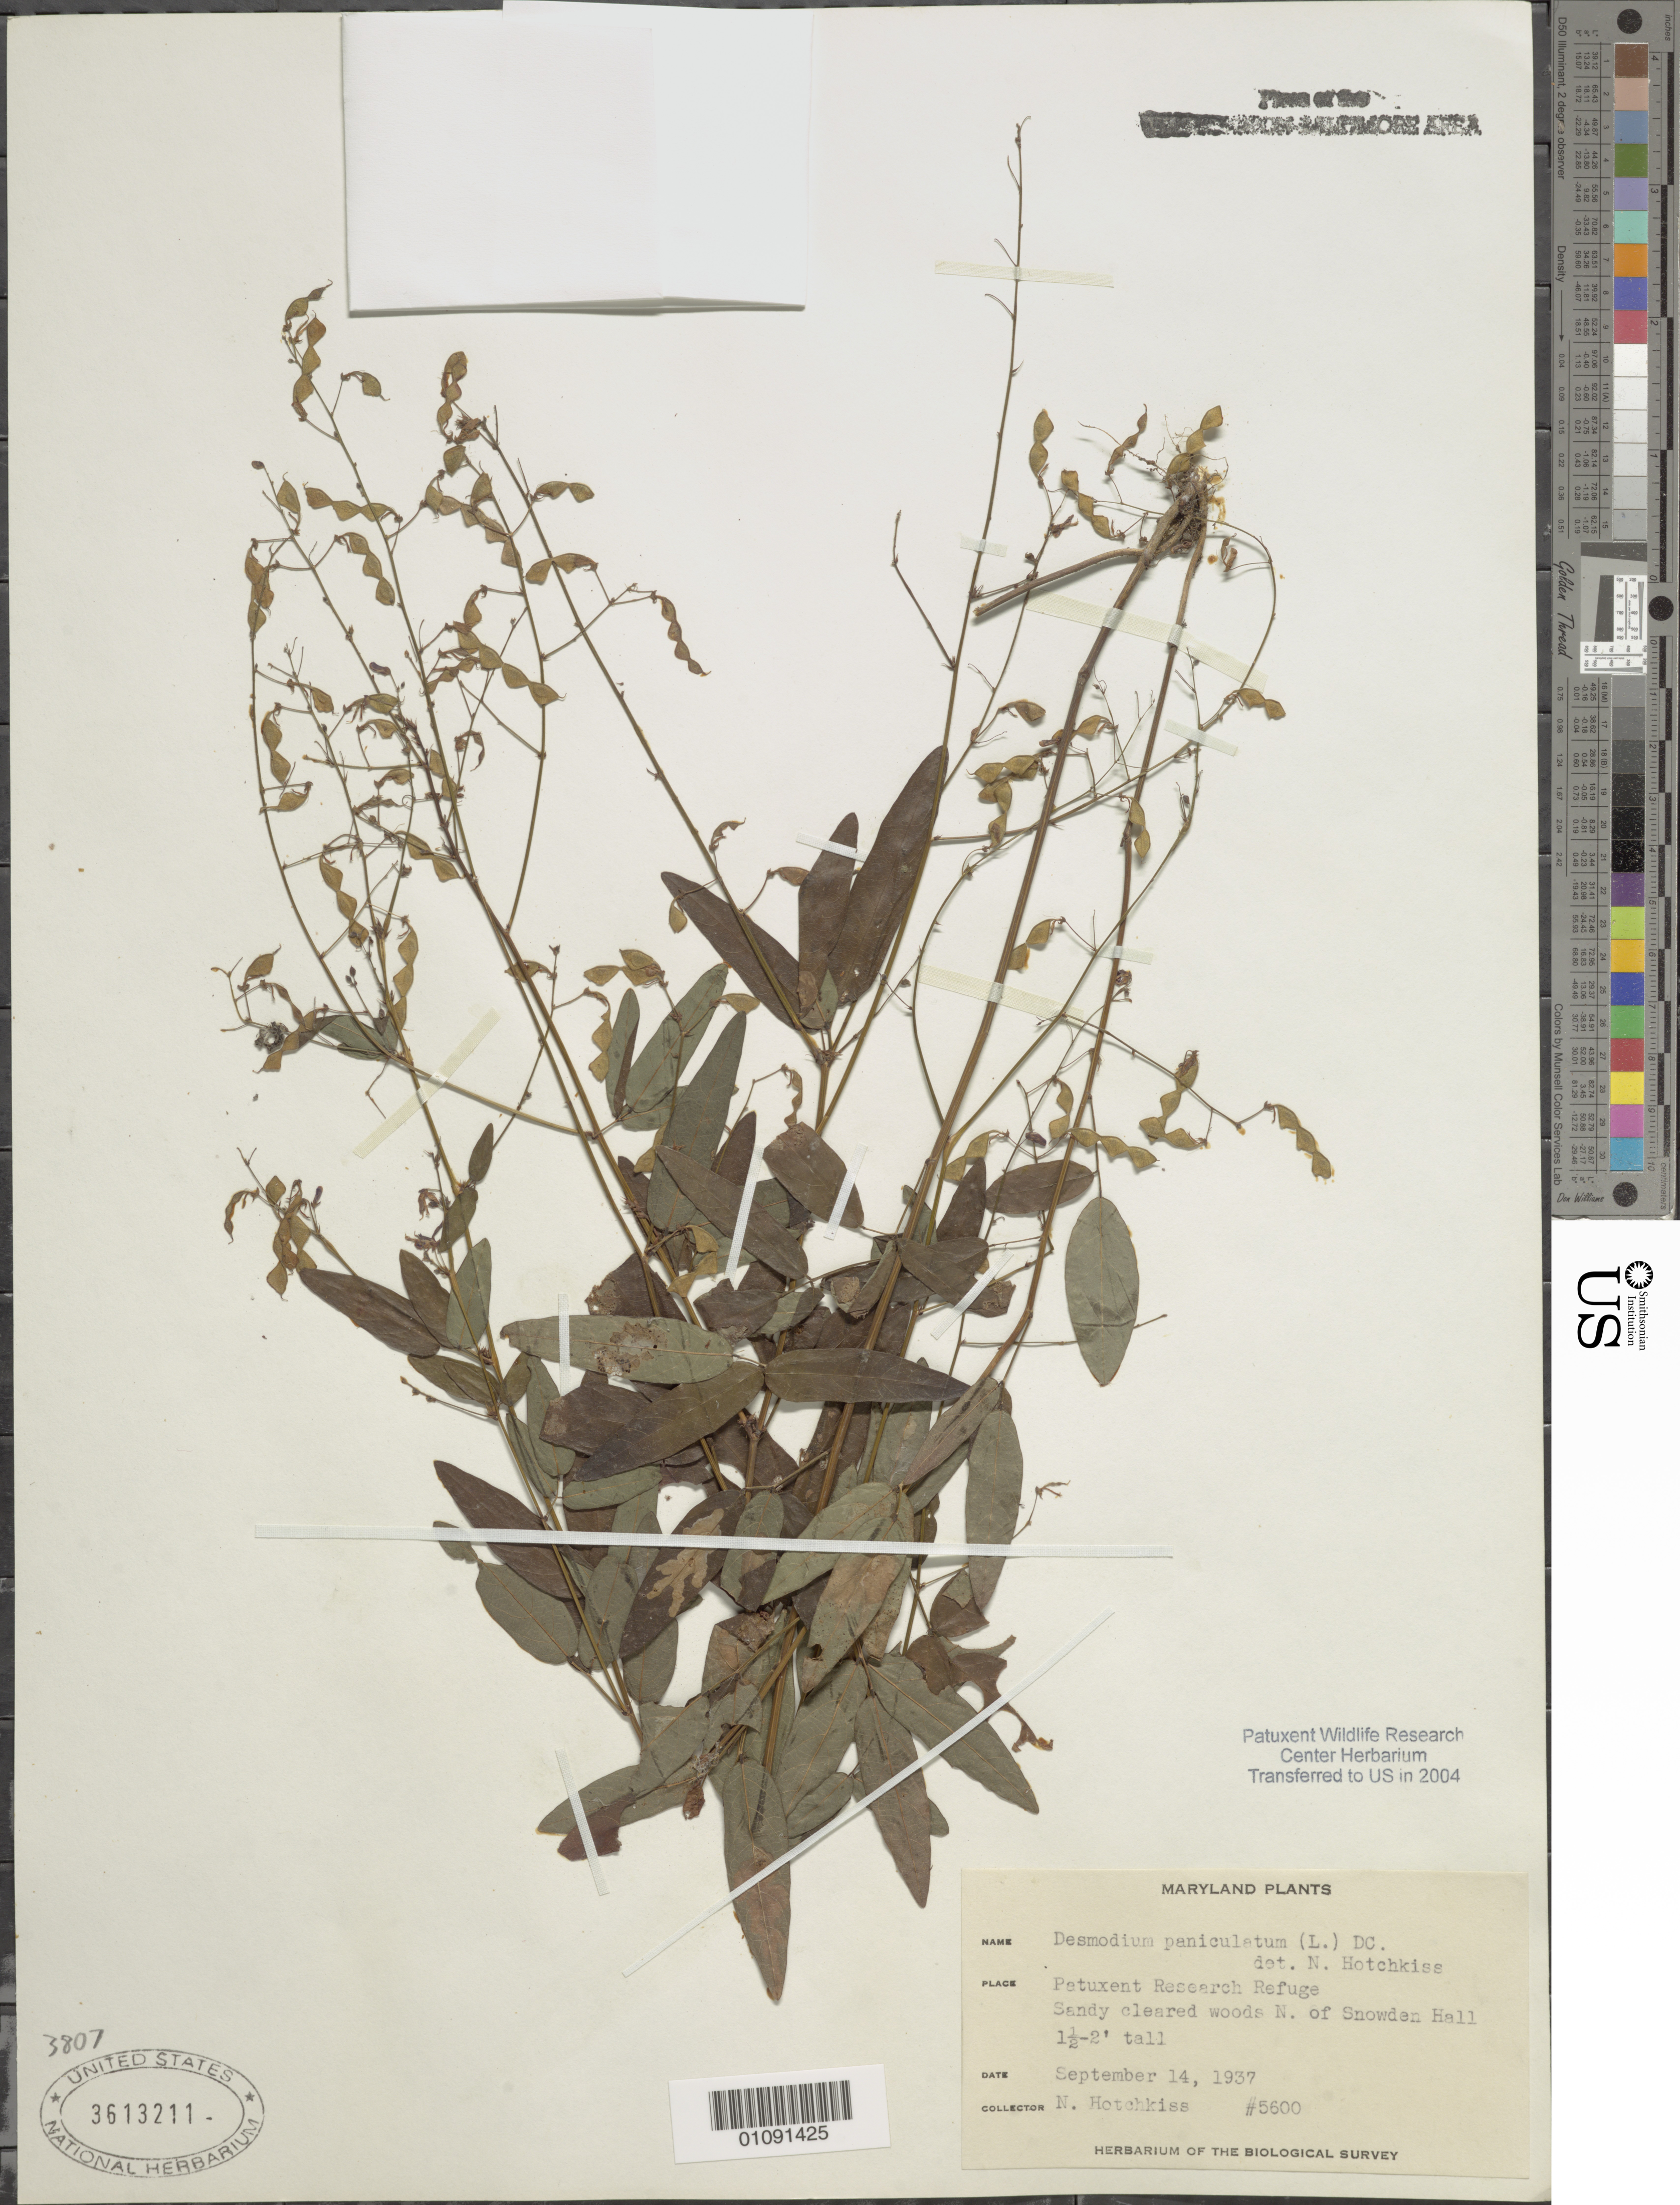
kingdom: Plantae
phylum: Tracheophyta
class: Magnoliopsida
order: Fabales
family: Fabaceae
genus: Desmodium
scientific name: Desmodium paniculatum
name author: (L.) DC.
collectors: N. Hotchkiss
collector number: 5600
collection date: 1937-09-14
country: United States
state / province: Maryland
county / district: Prince George's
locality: Patuxent Wildlife Refuge. N. of Snowden Hall.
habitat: Sandy cleared woods.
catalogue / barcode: US 3613211